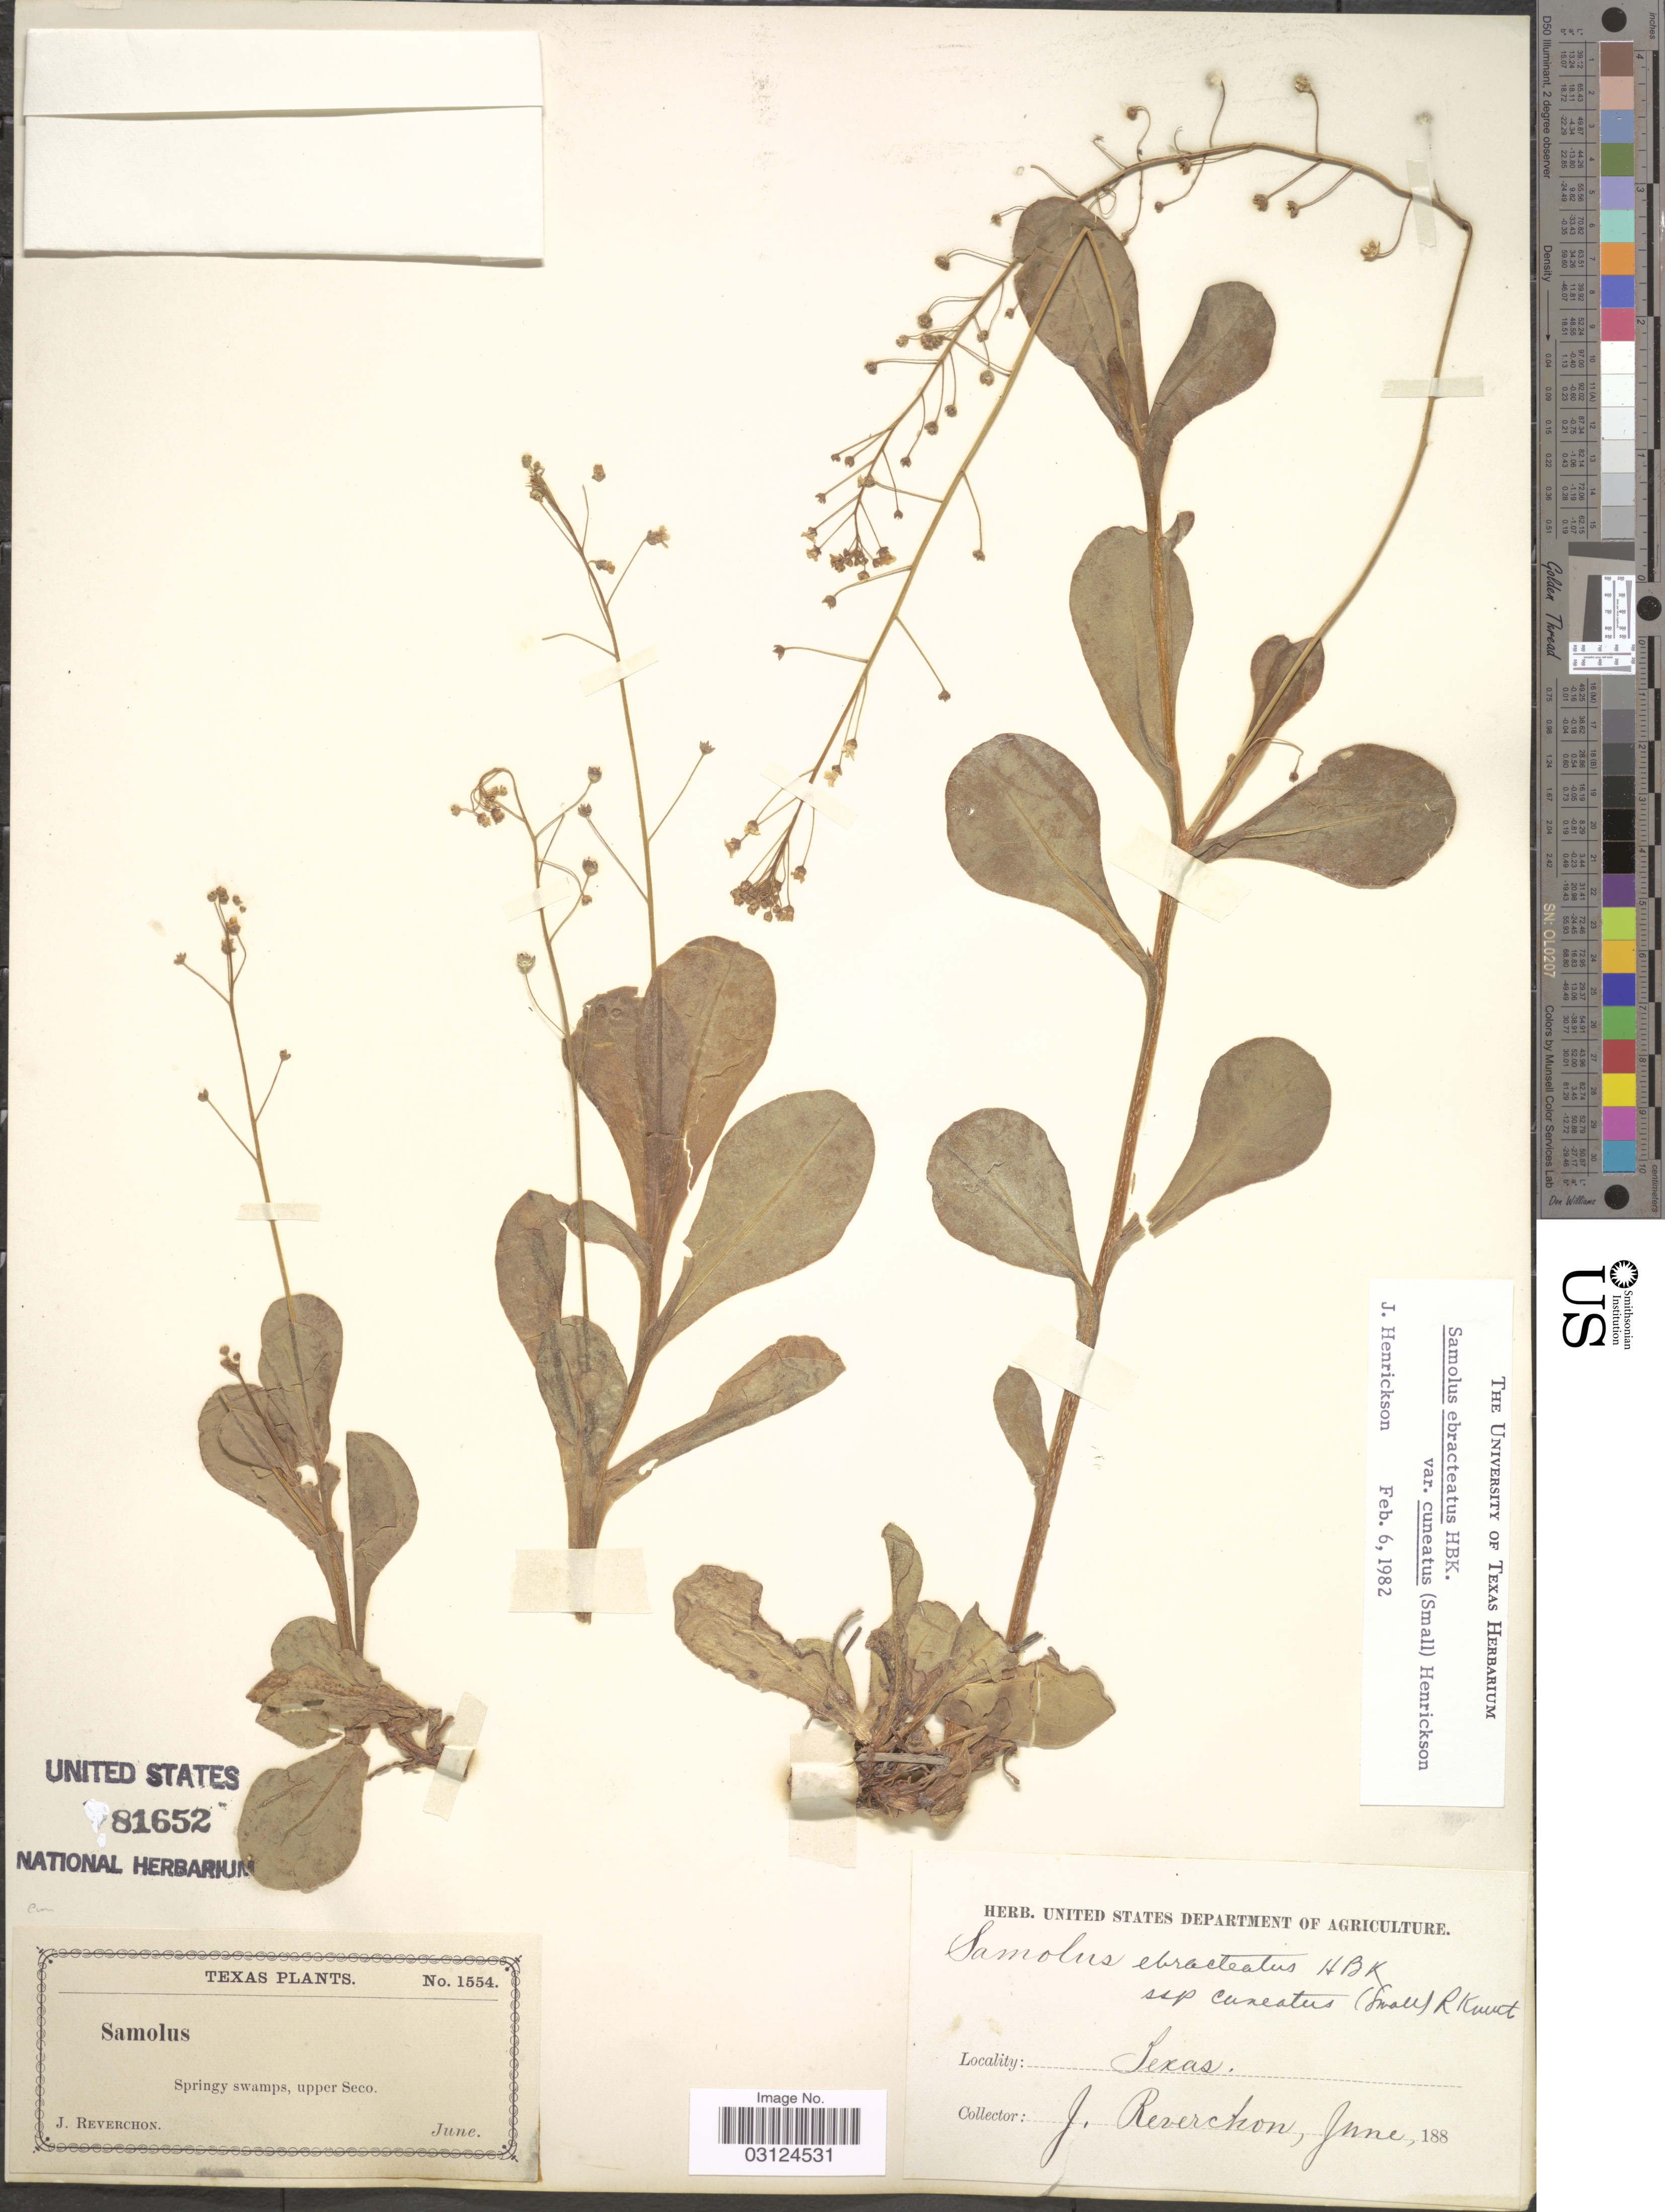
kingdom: Plantae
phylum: Tracheophyta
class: Magnoliopsida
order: Ericales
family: Primulaceae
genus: Samolus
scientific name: Samolus ebracteatus subsp. cuneatus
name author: (Small) R. Knuth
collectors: J. Reverchon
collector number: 1554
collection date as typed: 188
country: United States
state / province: Texas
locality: Springy swamps, upper Seco.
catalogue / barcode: US 81652